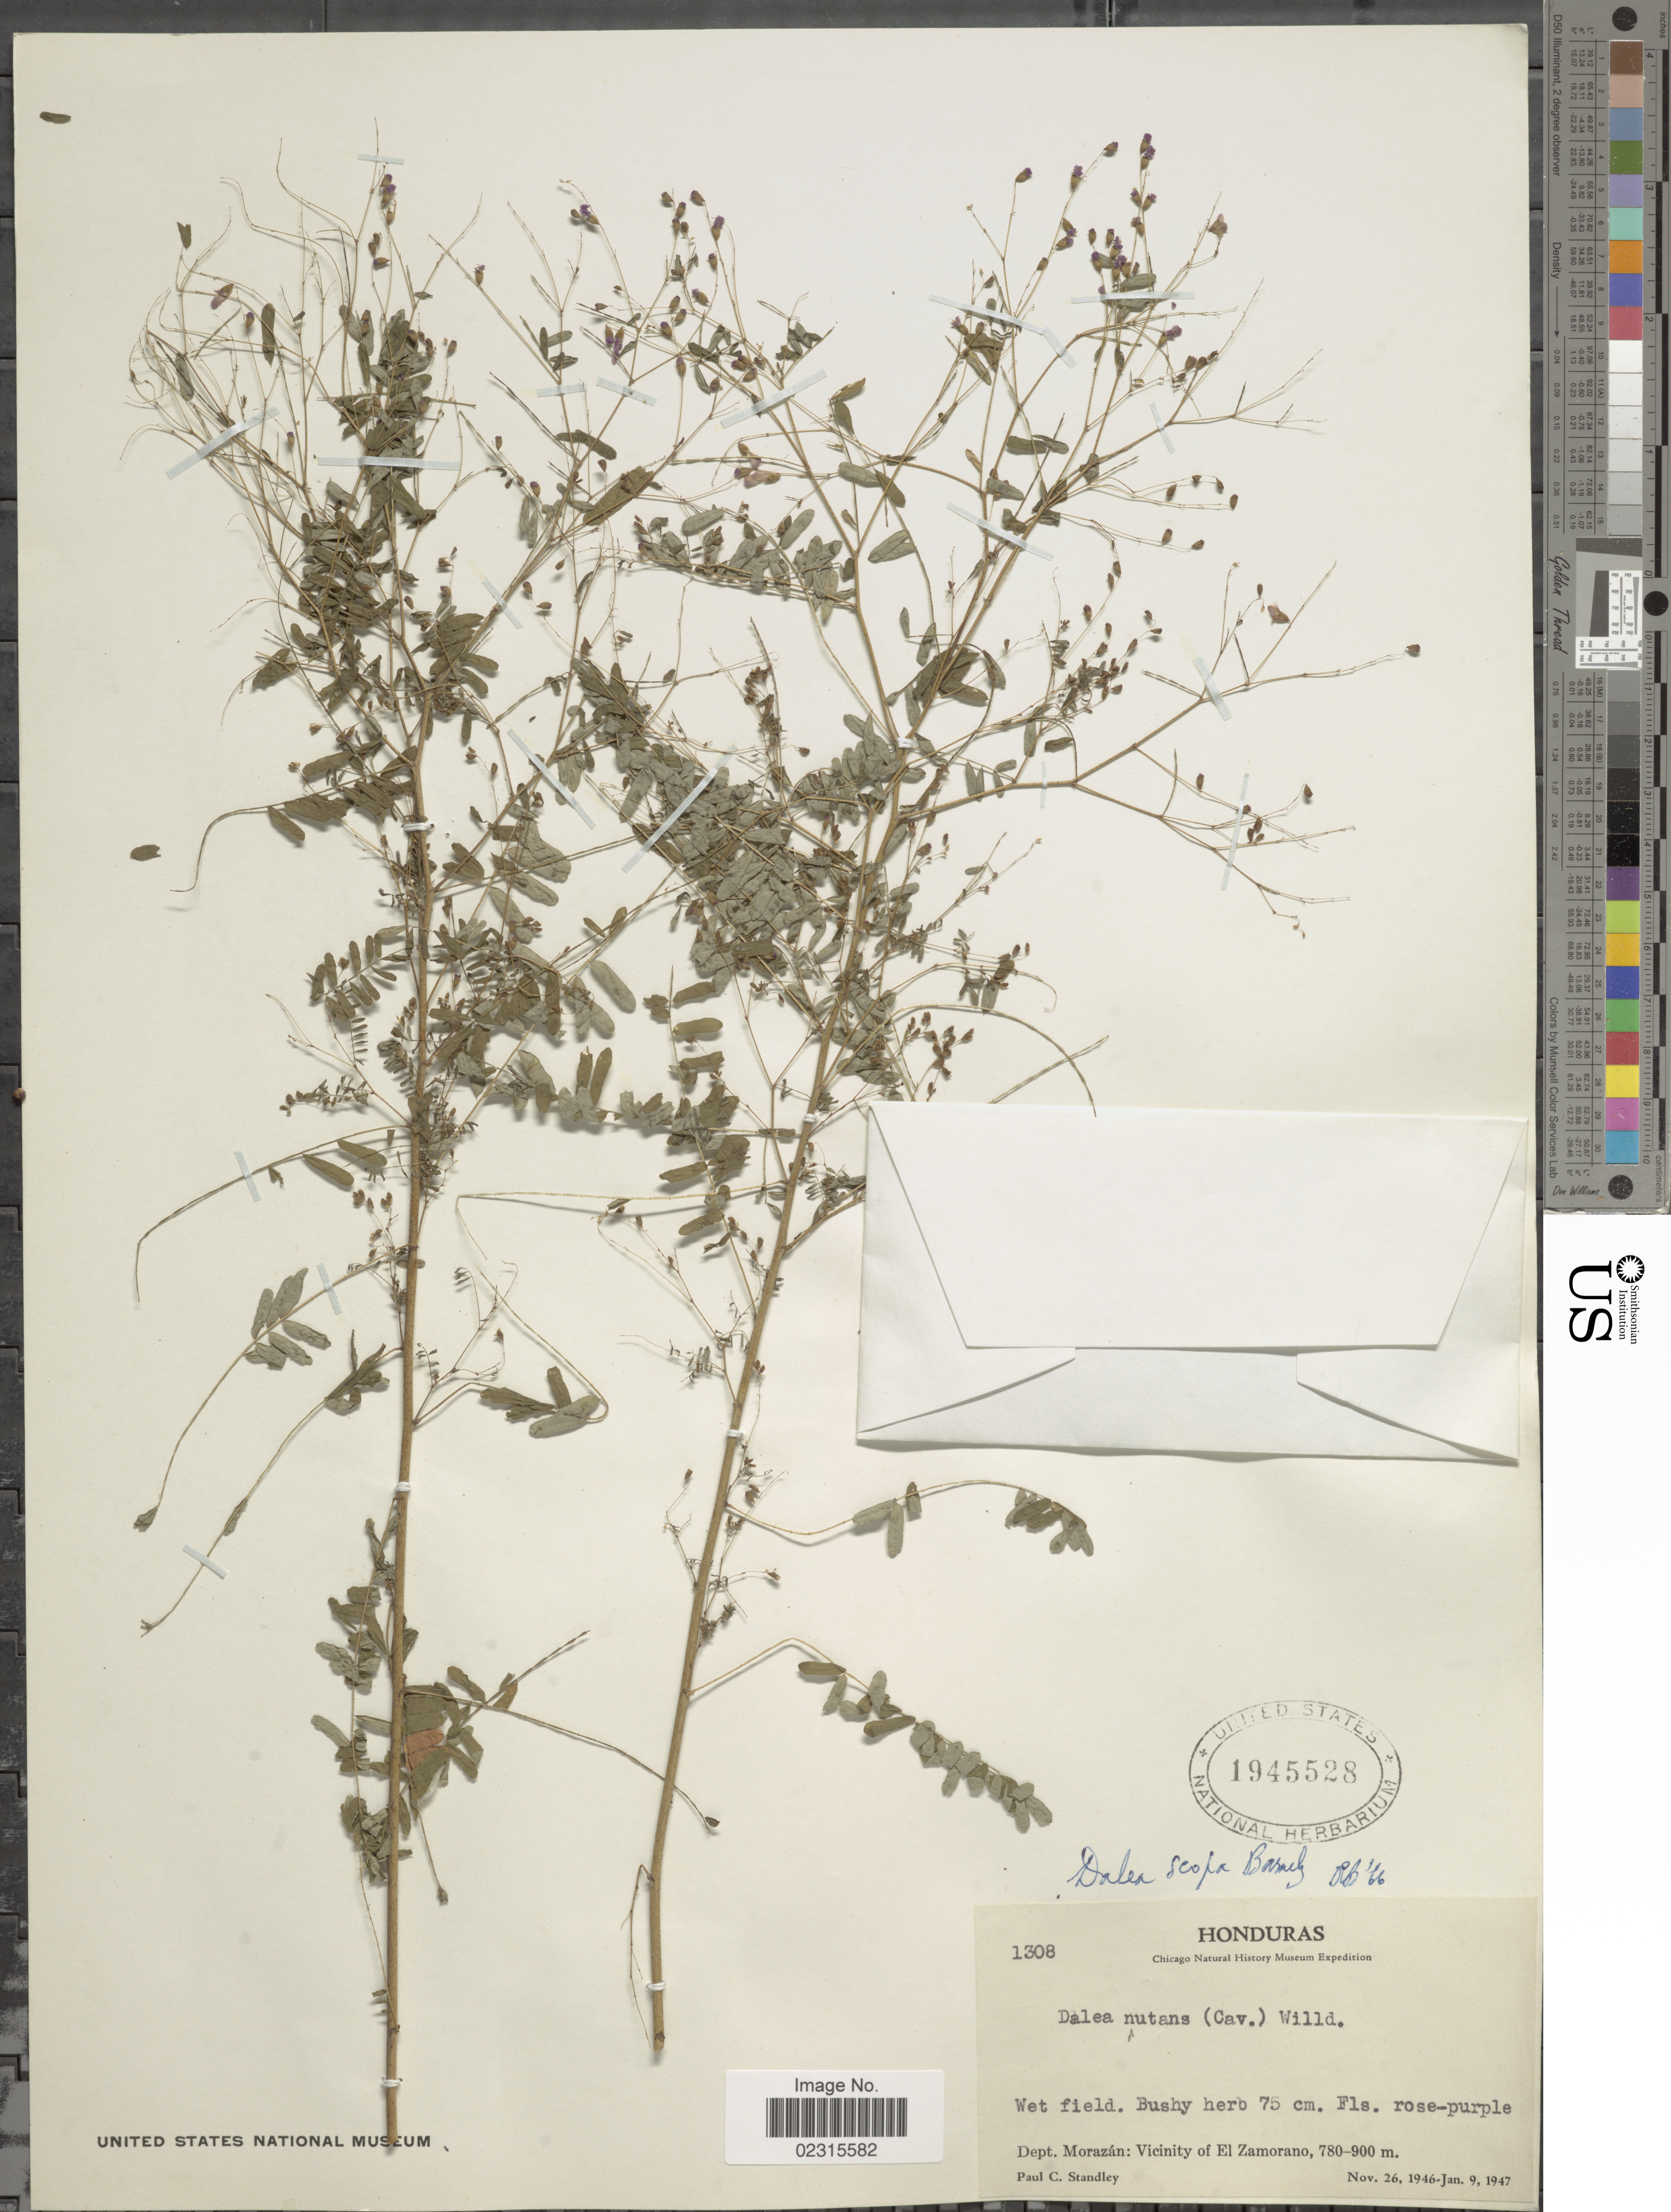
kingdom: Plantae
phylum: Tracheophyta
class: Magnoliopsida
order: Fabales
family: Fabaceae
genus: Marina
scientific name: Marina scopa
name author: Barneby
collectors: P. C. Standley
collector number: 1308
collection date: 1946-11-26/1947-01-09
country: Honduras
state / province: Fco. Morazán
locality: Dept. Morazan: Vicinity of El Zamorano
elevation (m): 780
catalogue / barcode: US 1945528